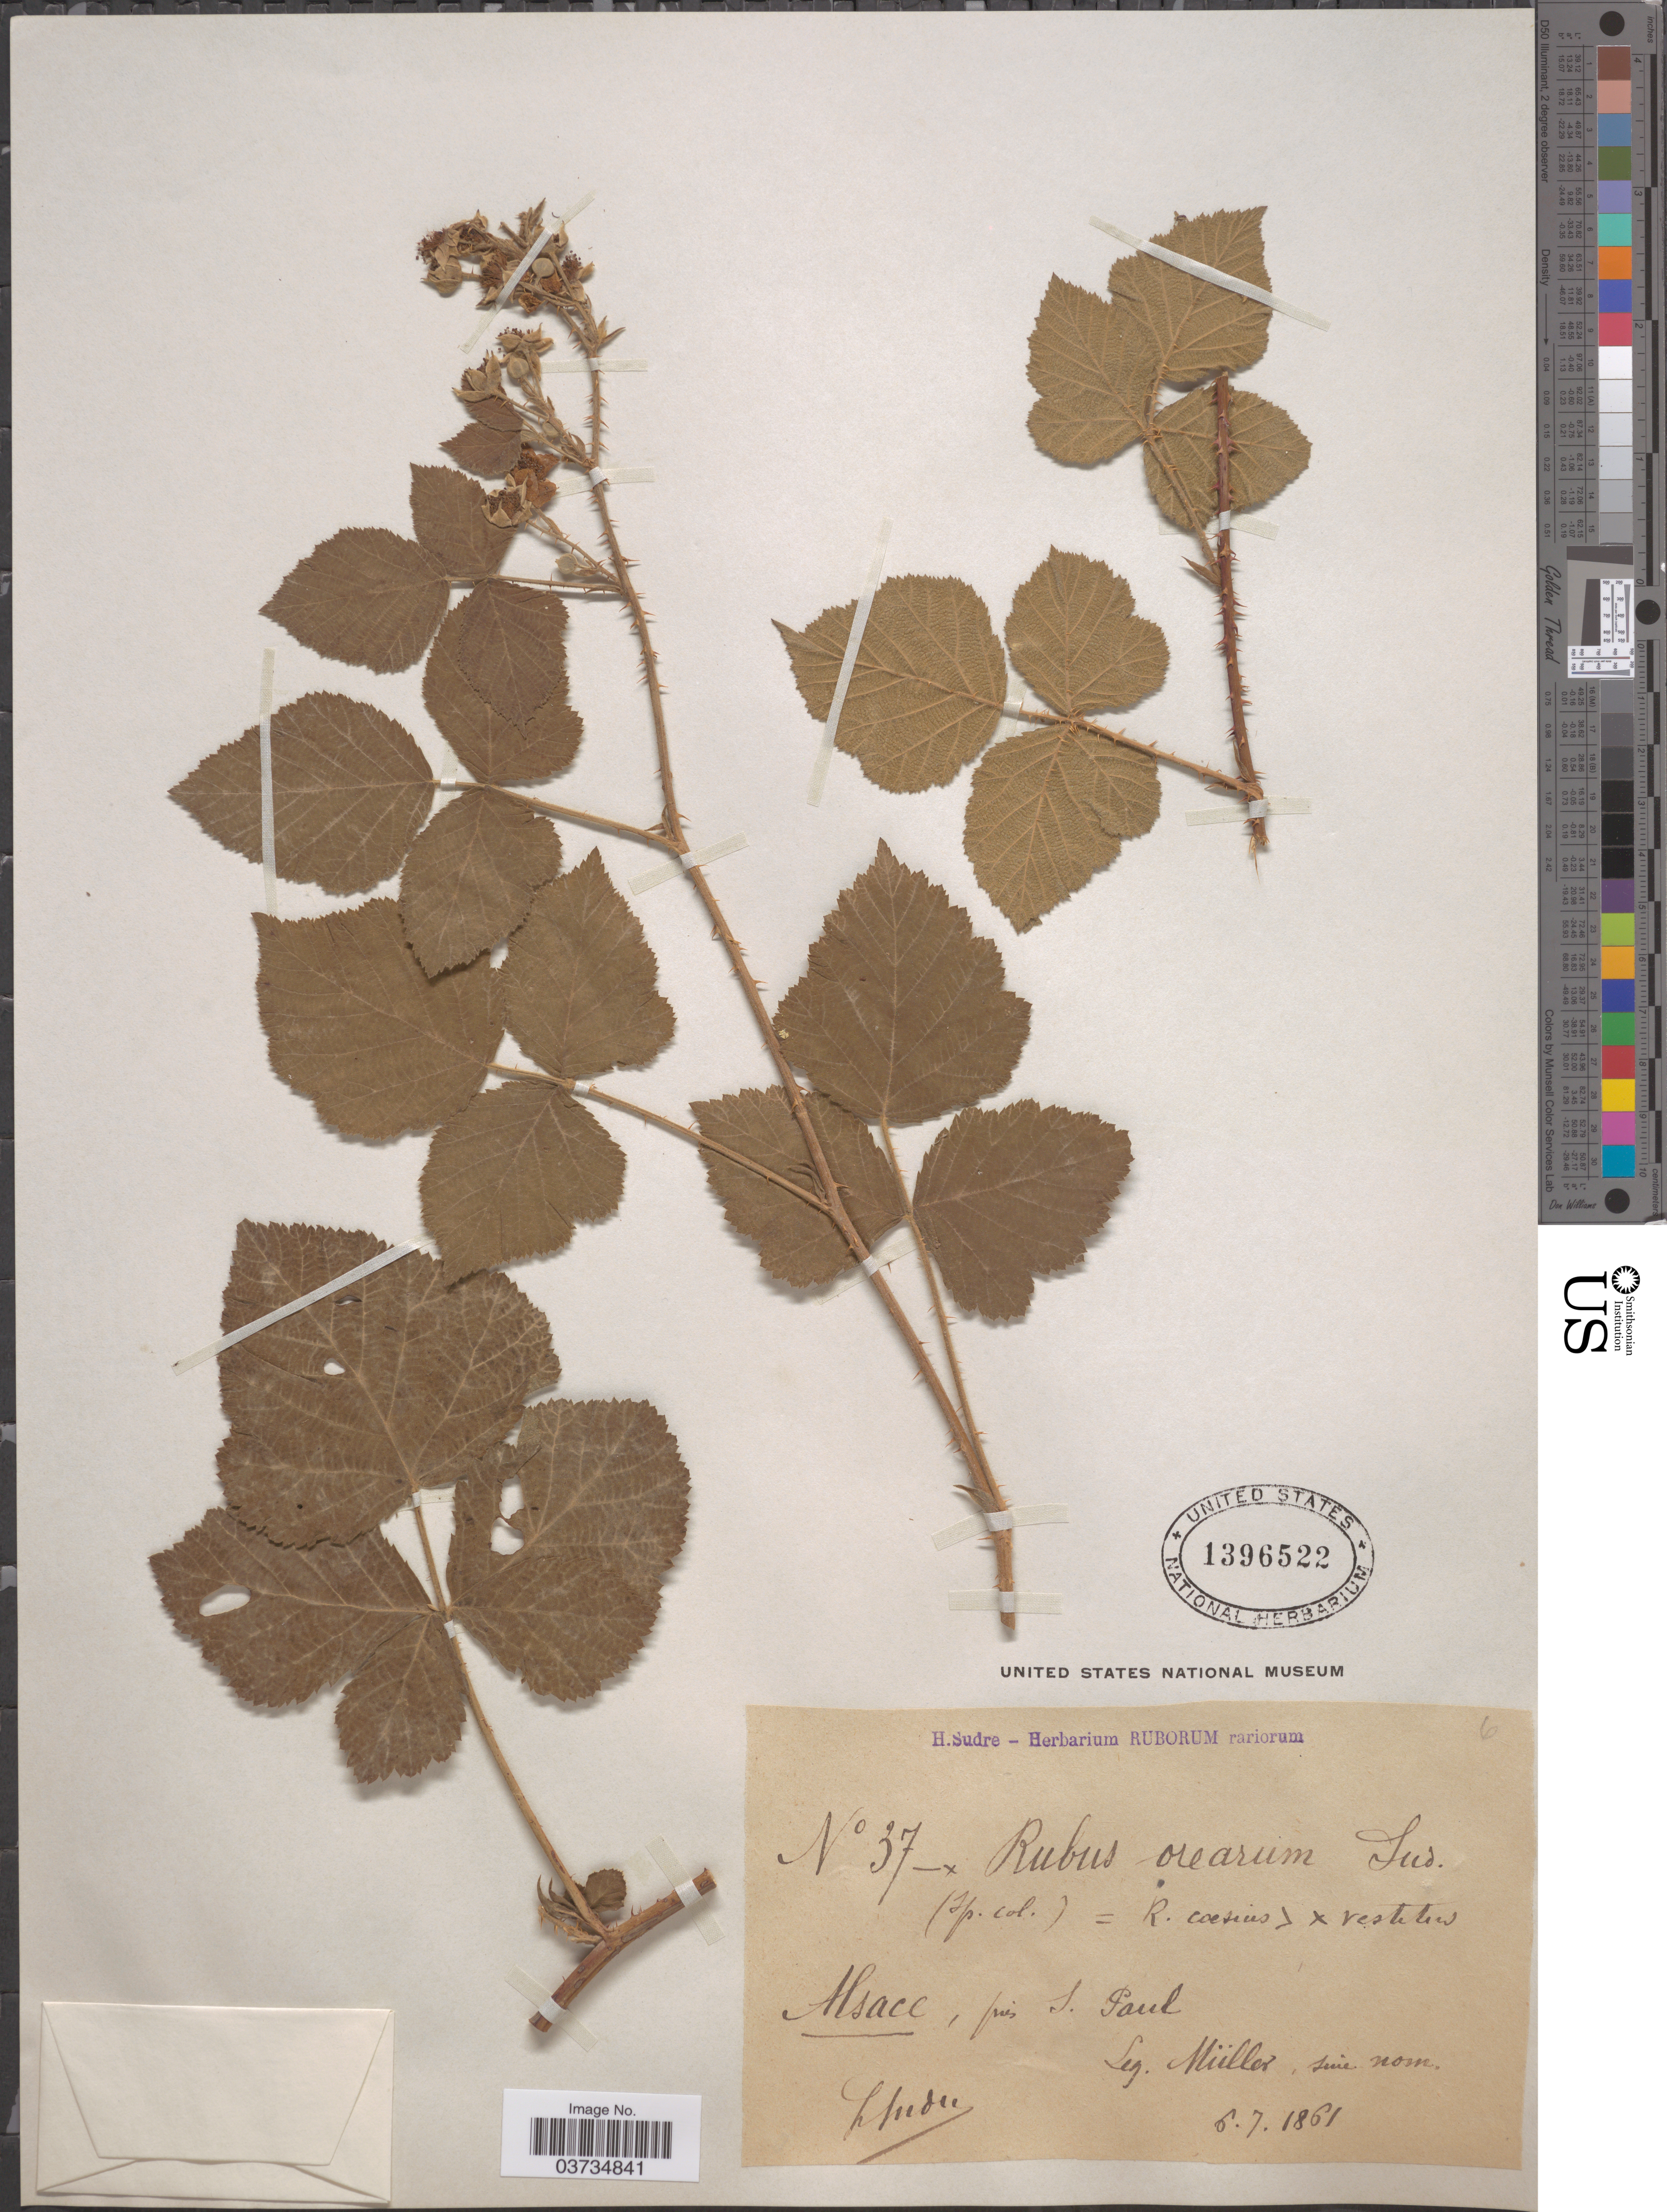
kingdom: Plantae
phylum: Tracheophyta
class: Magnoliopsida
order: Rosales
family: Rosaceae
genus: Rubus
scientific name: Rubus orearum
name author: Sudre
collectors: -- Müller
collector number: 37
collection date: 1861-07-06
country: France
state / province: Grand Est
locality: S. Paul. [illegible text].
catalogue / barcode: US 1396522